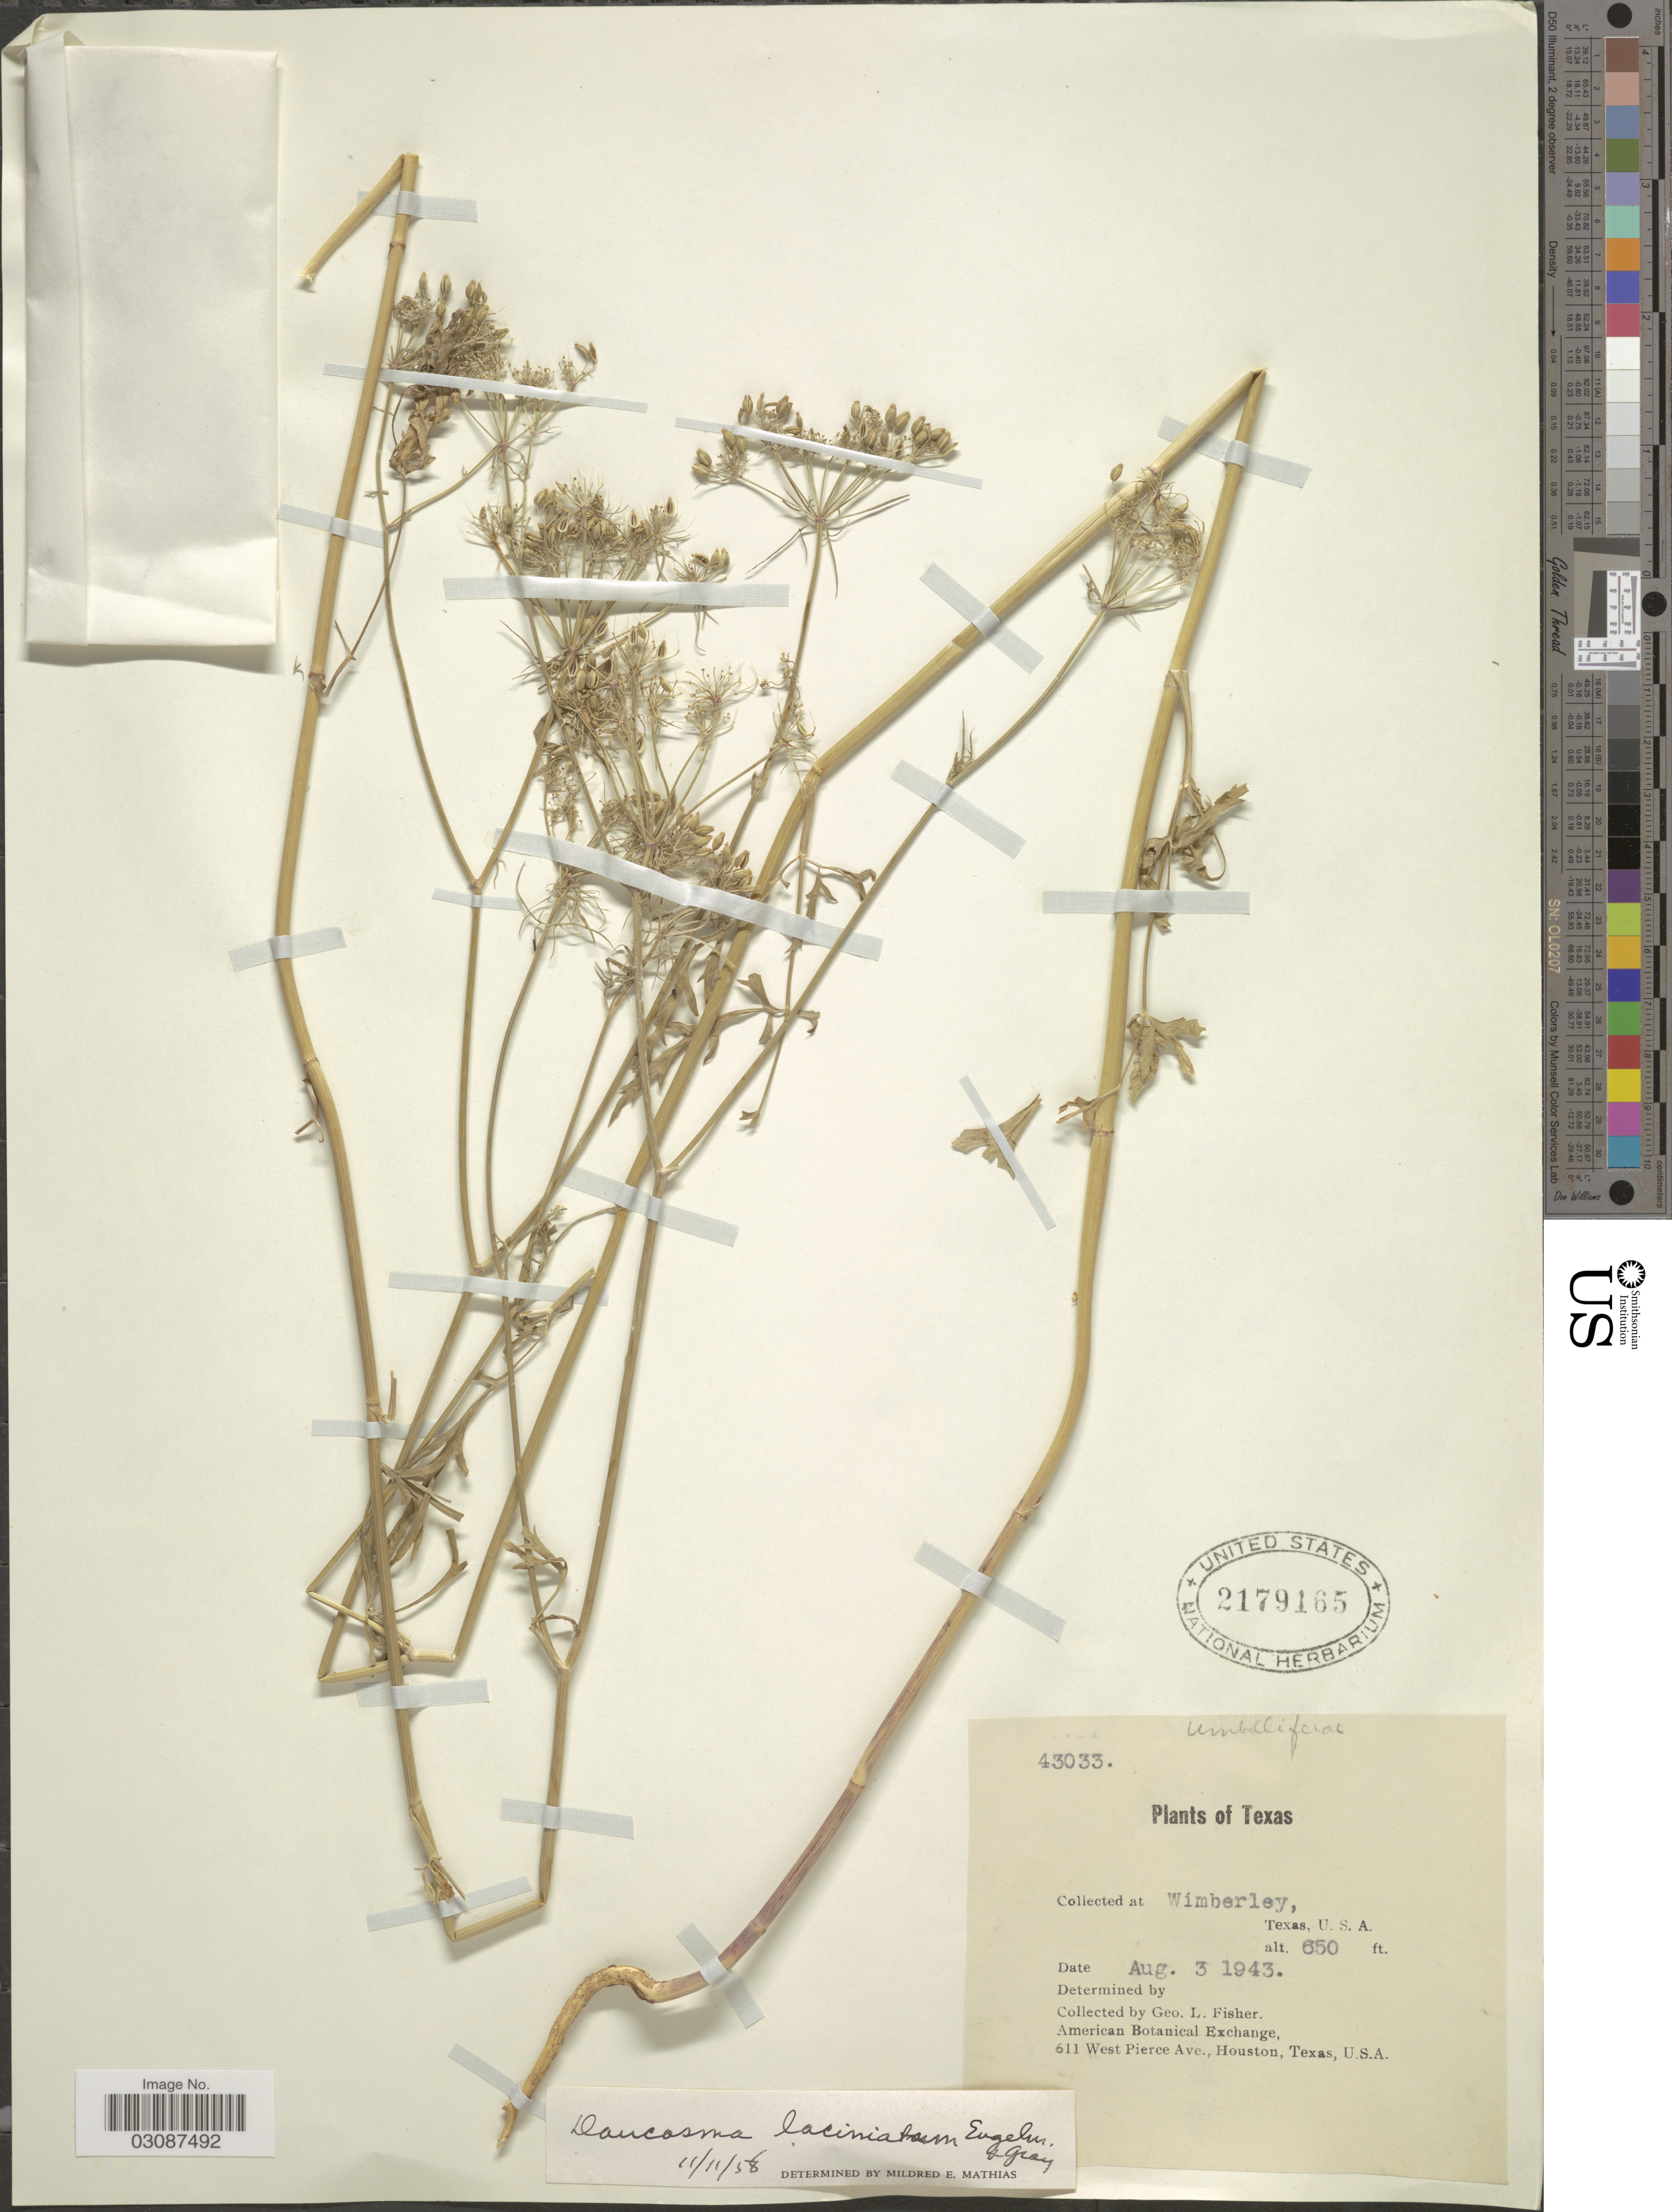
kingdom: Plantae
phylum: Tracheophyta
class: Magnoliopsida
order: Apiales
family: Apiaceae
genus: Daucosma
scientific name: Daucosma laciniata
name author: Engelm. & A. Gray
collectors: G. L. Fisher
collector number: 43033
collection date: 1943-08-03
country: United States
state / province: Texas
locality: Wimberley.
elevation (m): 198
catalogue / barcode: US 2179165